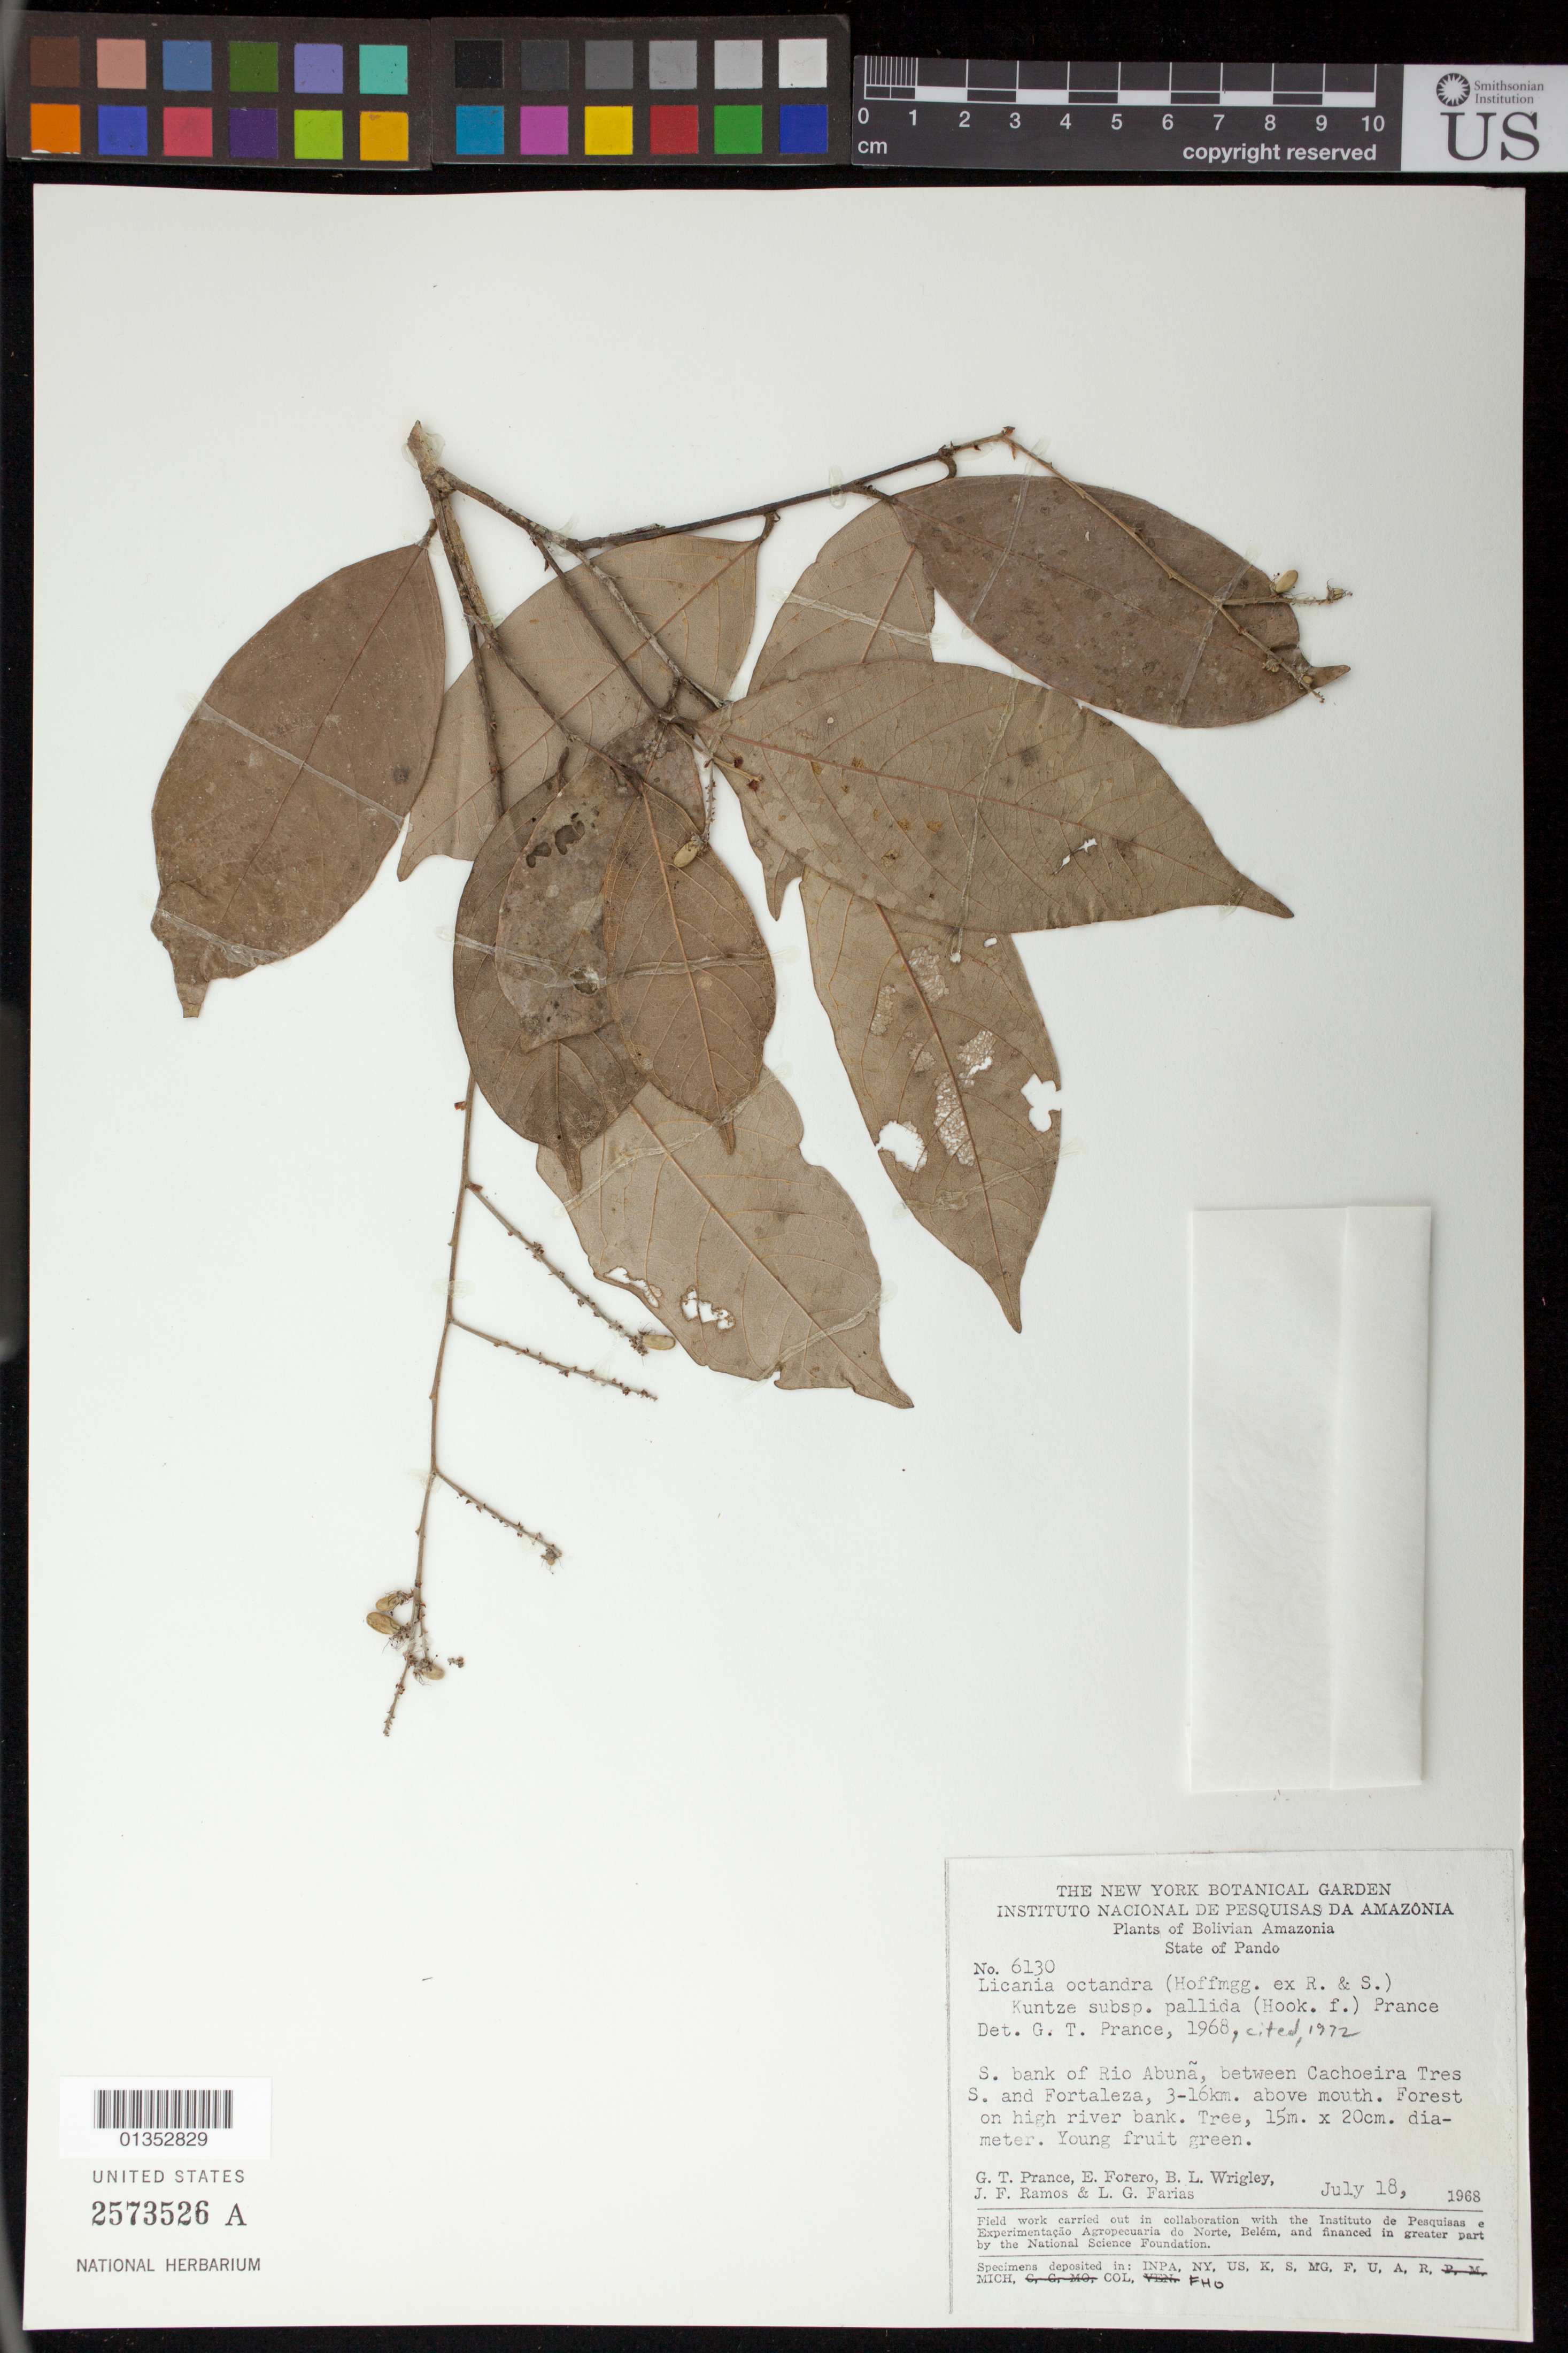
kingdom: Plantae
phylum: Tracheophyta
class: Magnoliopsida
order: Malpighiales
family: Chrysobalanaceae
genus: Leptobalanus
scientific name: Leptobalanus octandrus subsp. pallidus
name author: (Hook. f.) Sothers & Prance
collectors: G. T. Prance, E. Forero, B. L. Wrigley, J. F. Ramos & L. G. Farias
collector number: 6130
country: Bolivia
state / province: Pando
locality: S. bank of Rio Abunã, between Cachoeira Tres S and Fortaleza, 3/16 Km above mouth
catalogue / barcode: US 2573526A